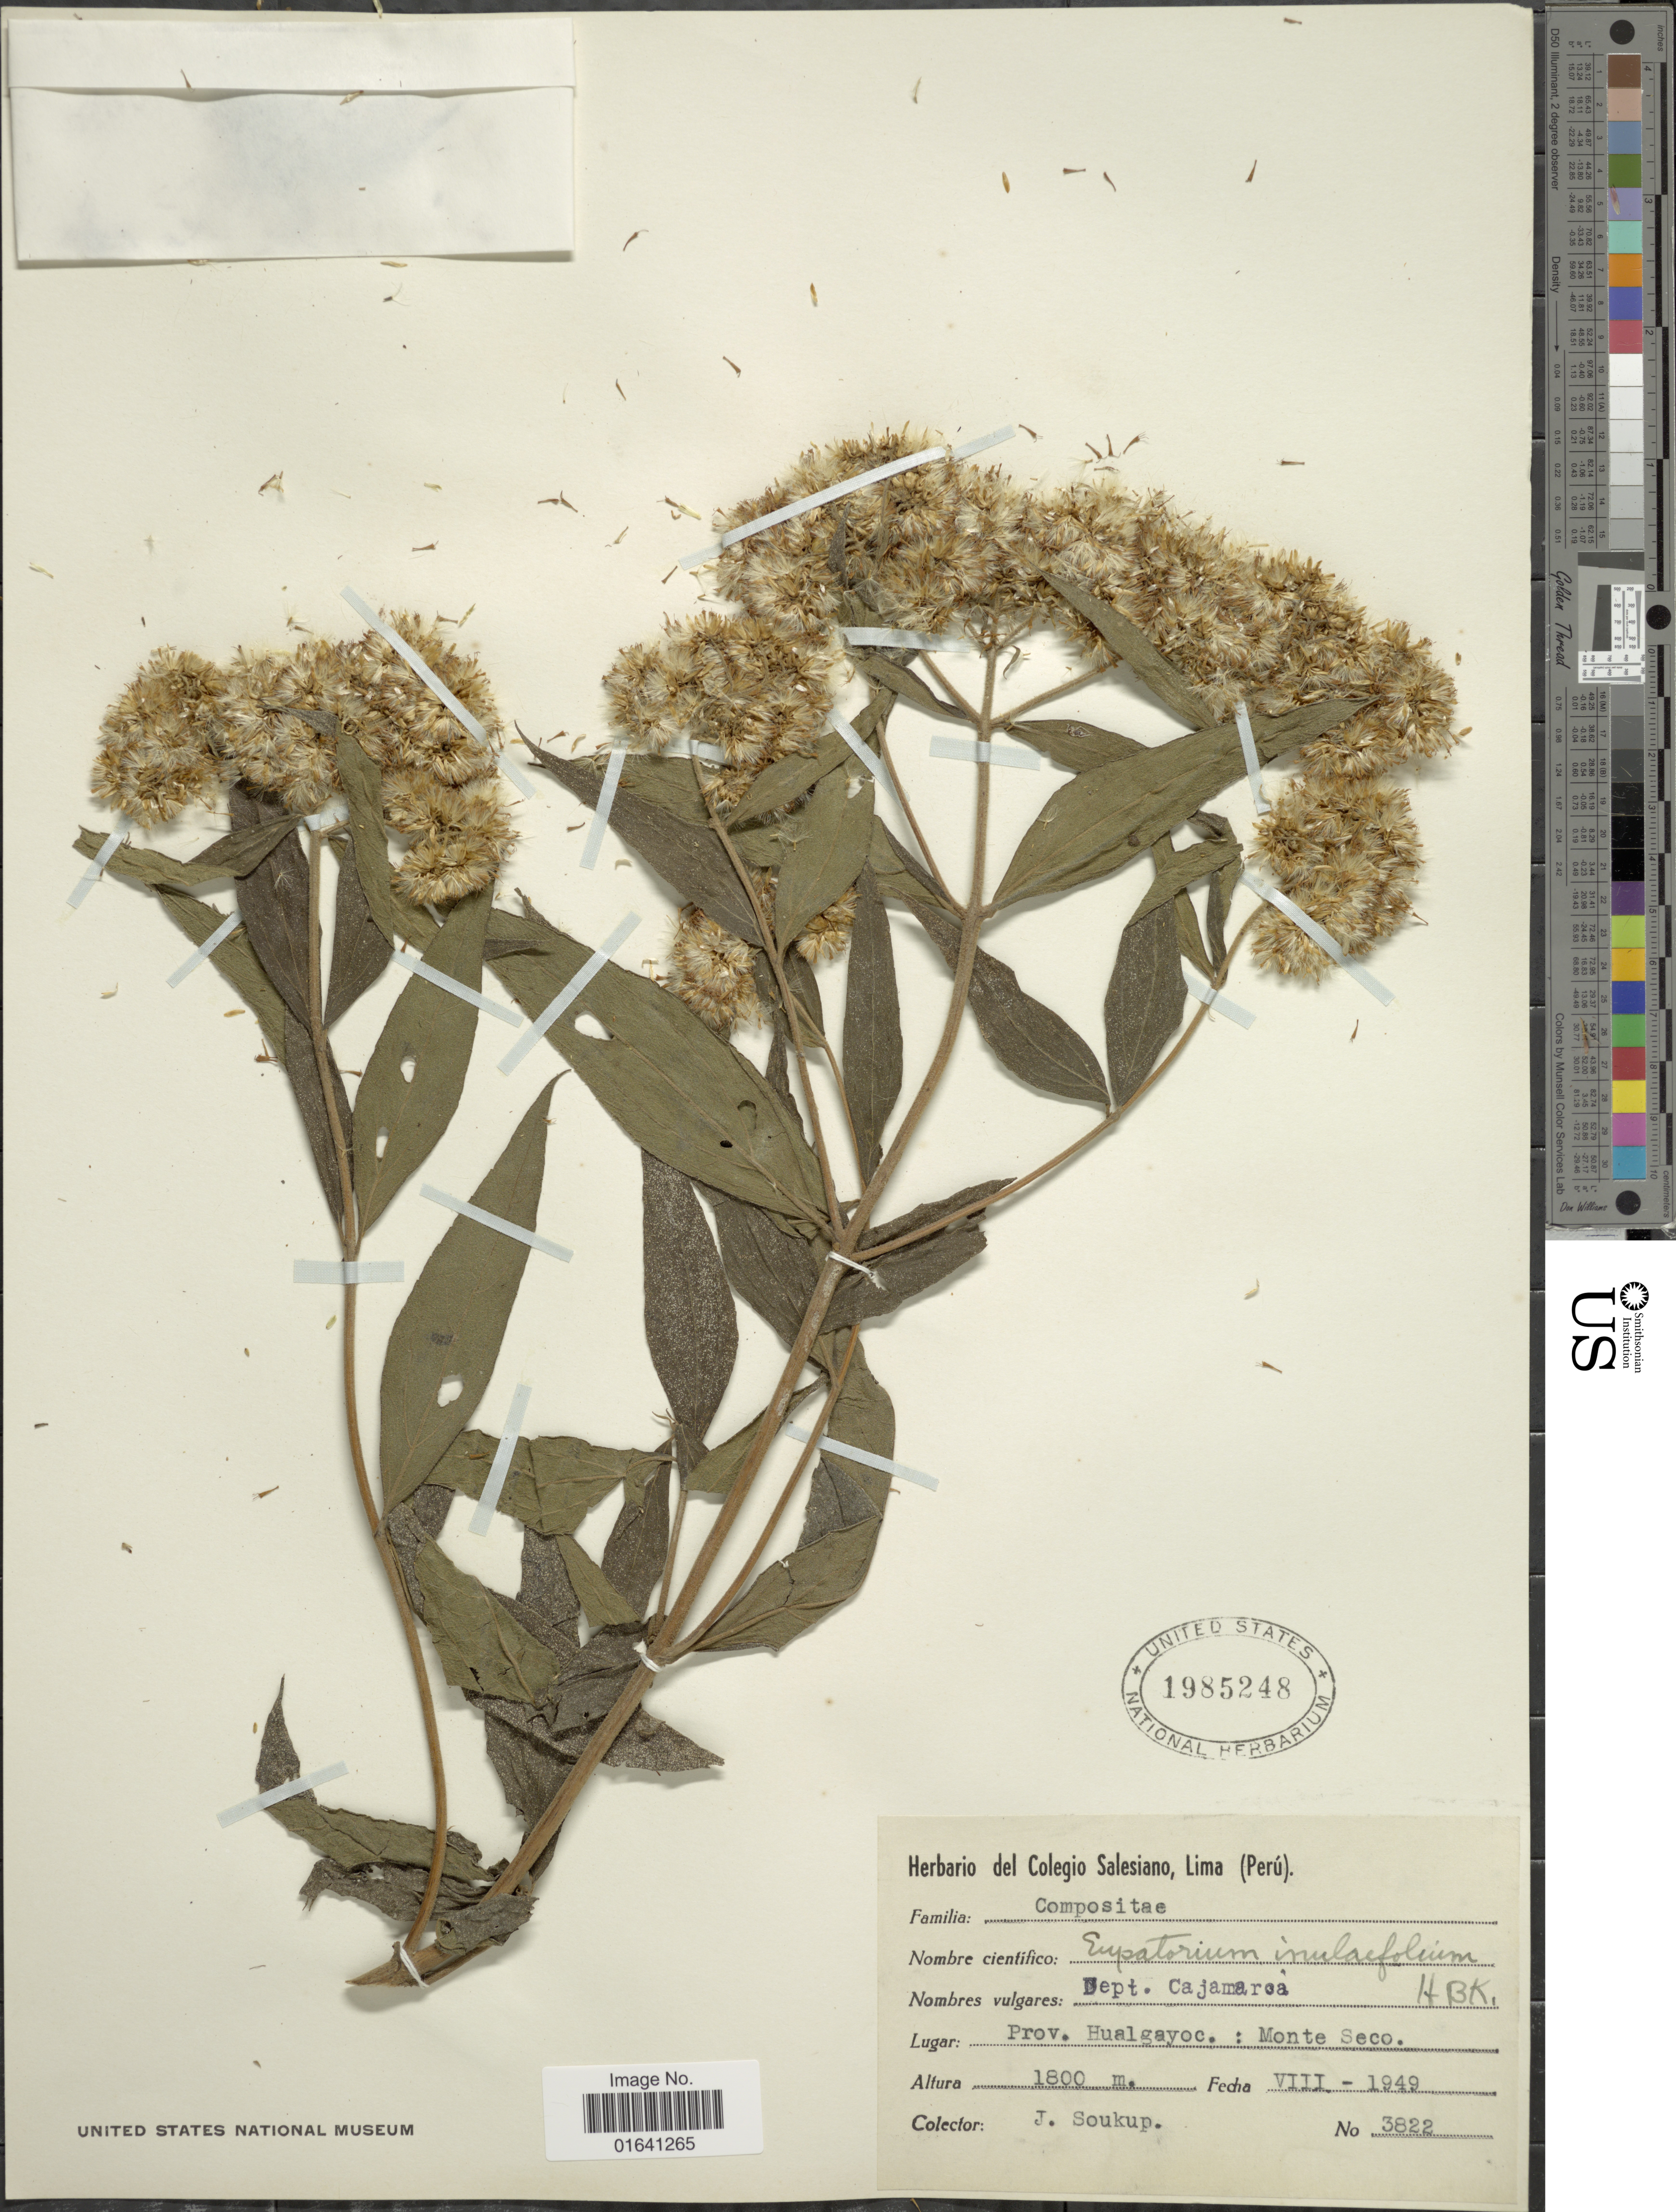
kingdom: Plantae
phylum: Tracheophyta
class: Magnoliopsida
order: Asterales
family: Asteraceae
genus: Austroeupatorium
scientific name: Austroeupatorium inulaefolium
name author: (Kunth) R.M. King & H. Rob.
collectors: J. Soukup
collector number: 3822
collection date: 1949-08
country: Peru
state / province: Cajamarca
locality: Dept. Cajamarca, Prov. Hualgayoc: Monte Seco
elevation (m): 1800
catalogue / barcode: US 1985248